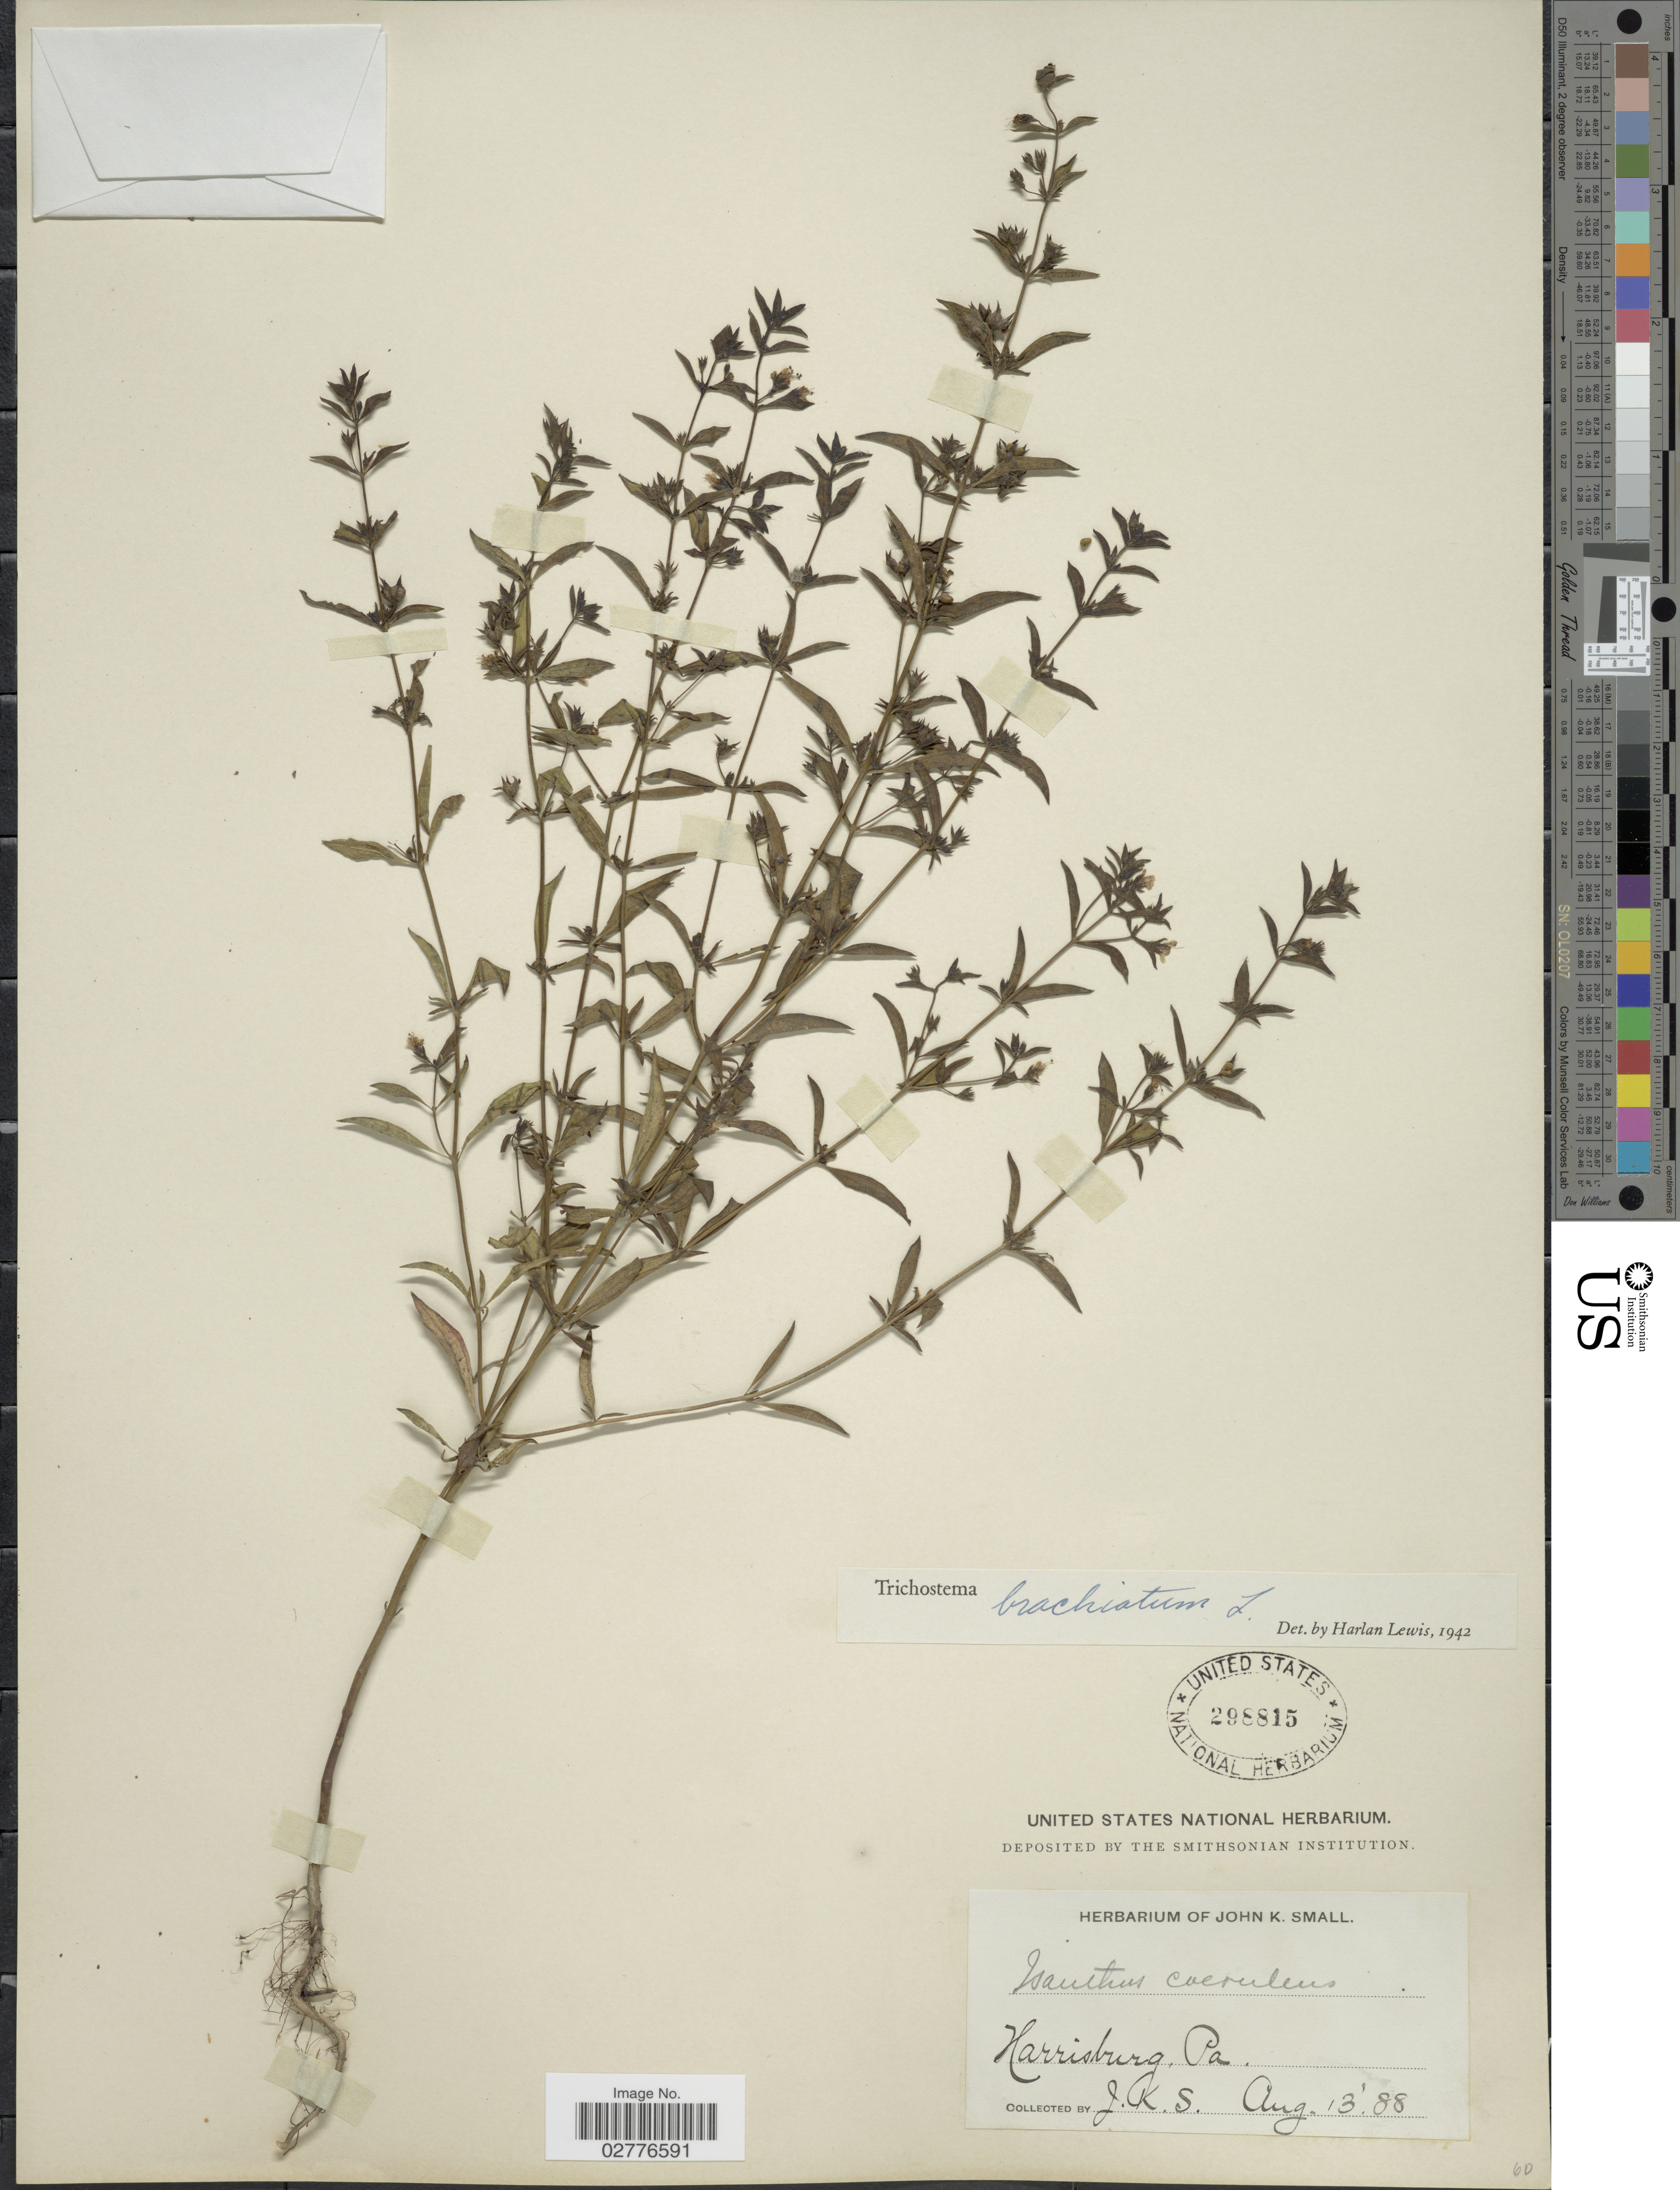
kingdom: Plantae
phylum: Tracheophyta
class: Magnoliopsida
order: Lamiales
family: Lamiaceae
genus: Trichostema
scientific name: Trichostema brachiatum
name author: L.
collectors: J. K. Small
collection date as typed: Transcribed d/m/y: 13/8/88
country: United States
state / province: Pennsylvania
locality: Harrisburg.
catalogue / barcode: US 298815